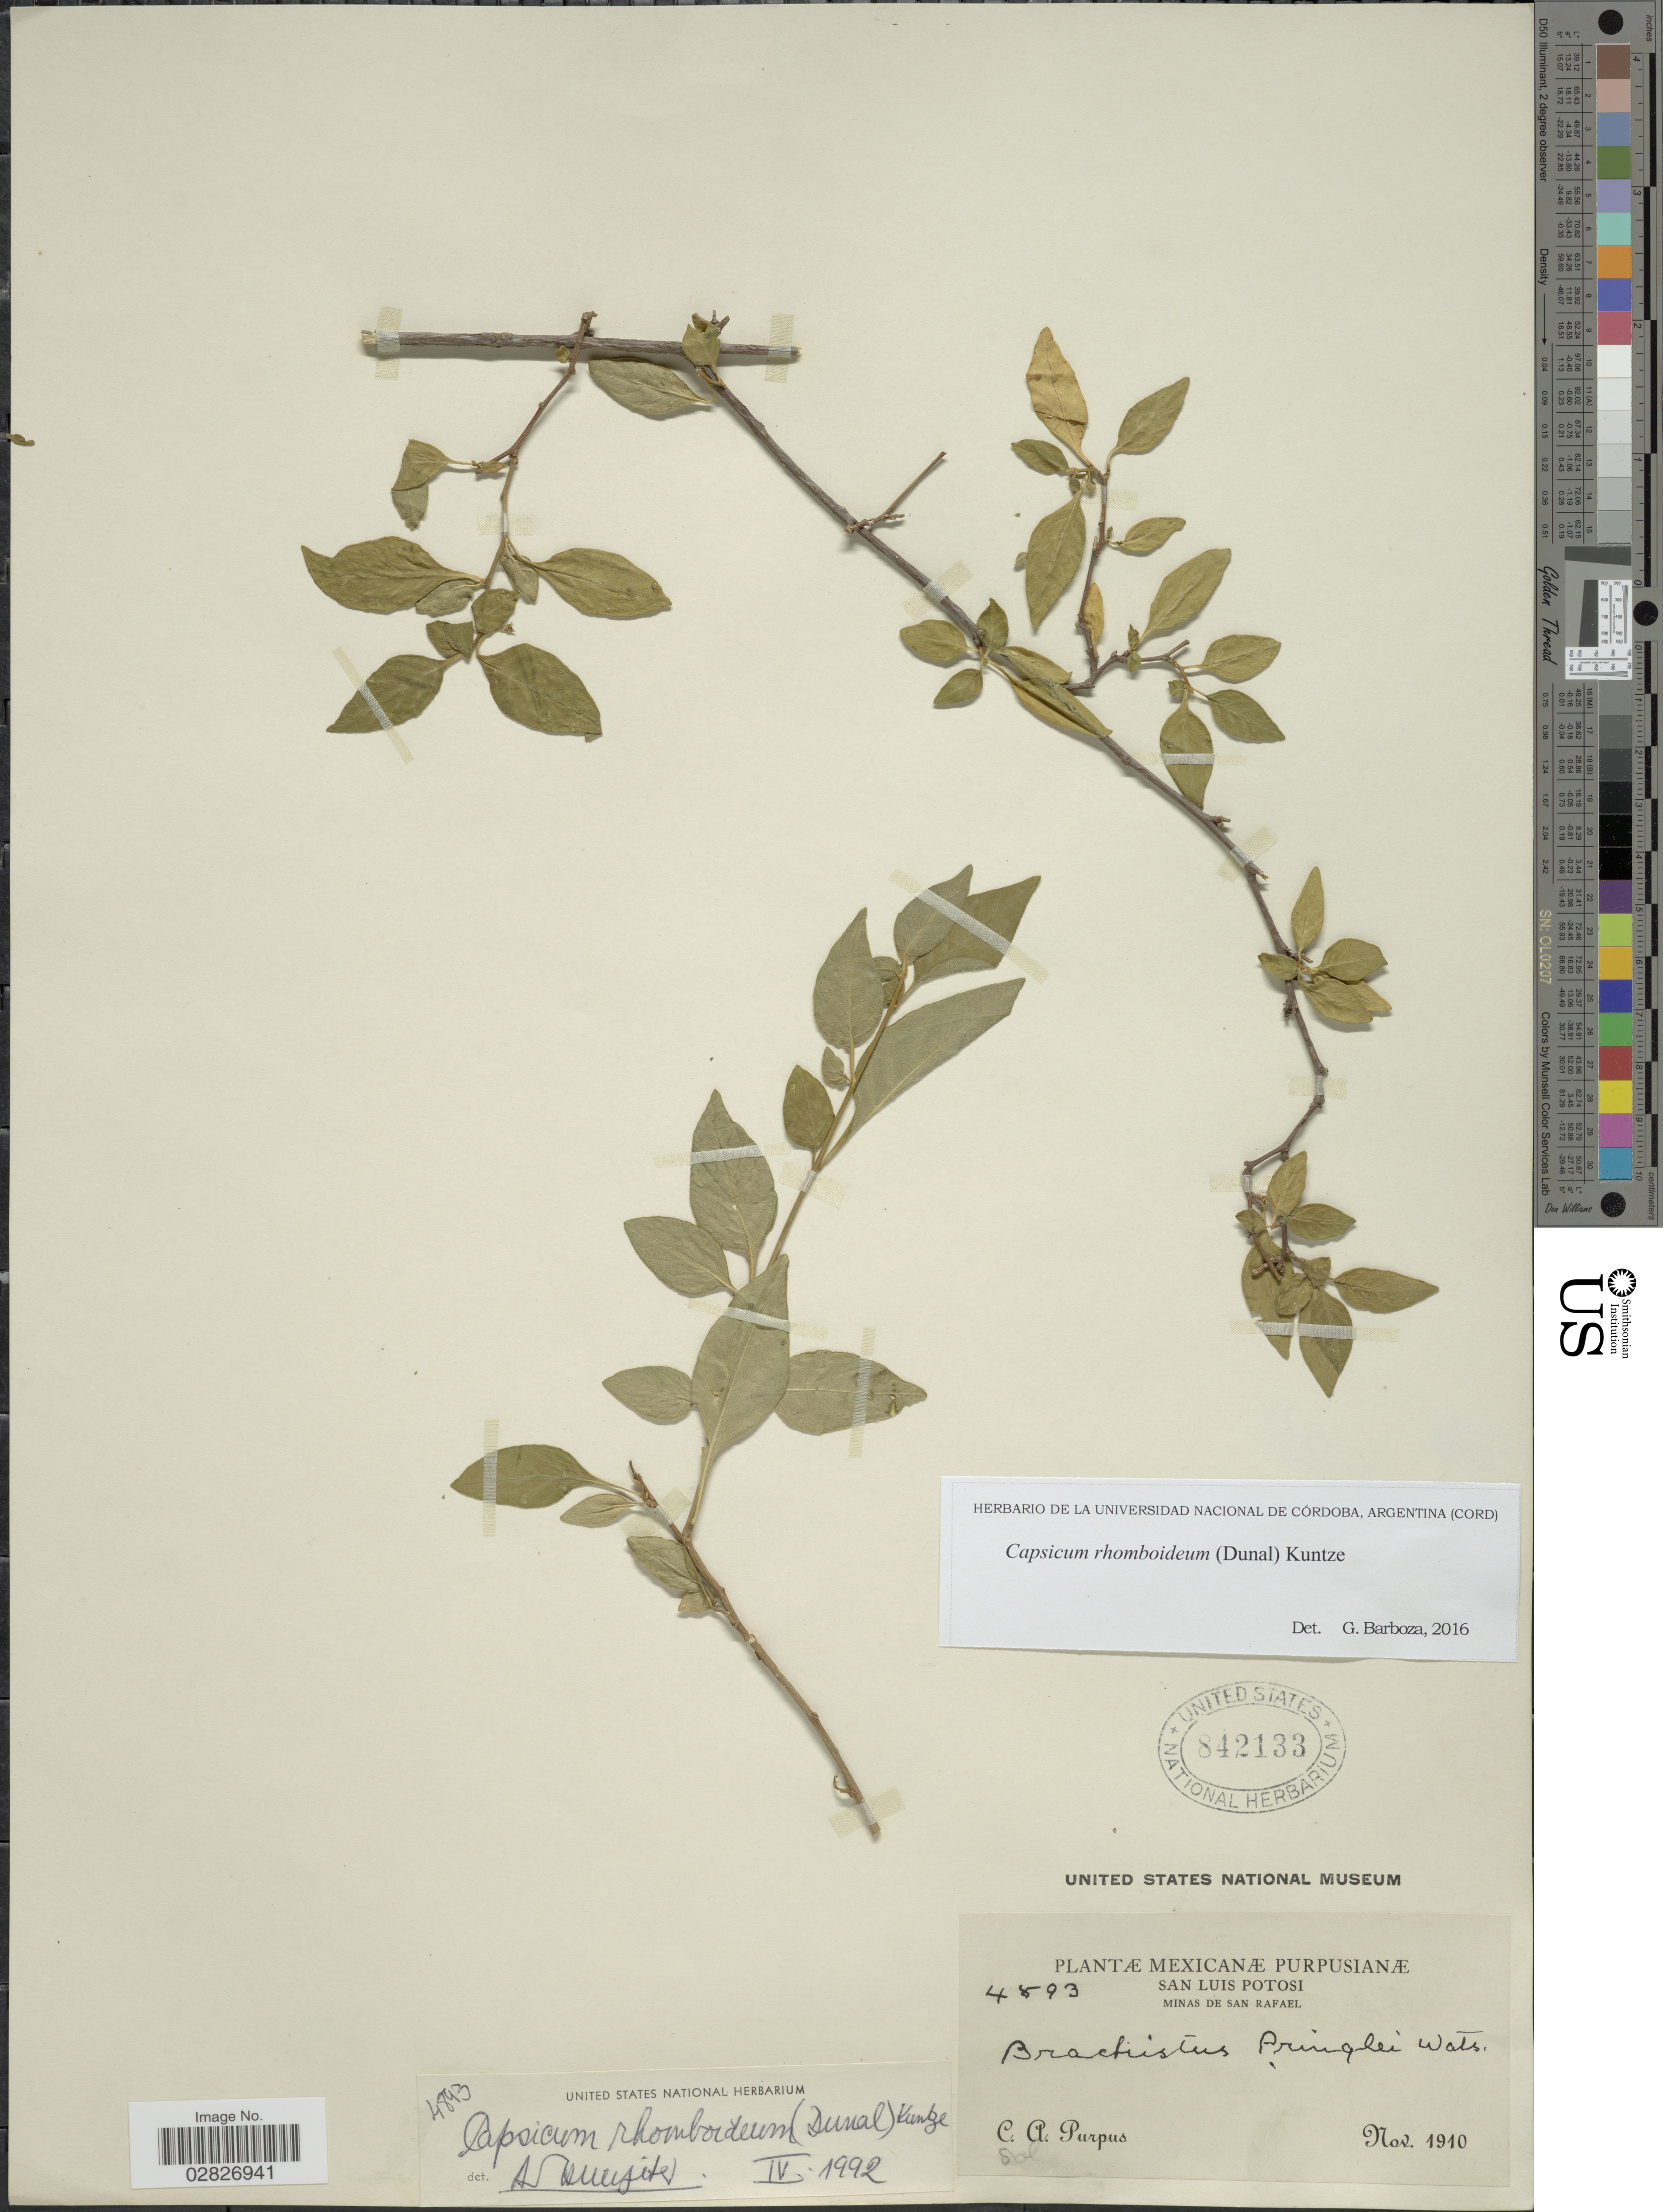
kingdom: Plantae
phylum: Tracheophyta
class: Magnoliopsida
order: Solanales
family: Solanaceae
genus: Capsicum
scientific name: Capsicum rhomboideum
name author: (Humb. & Bonpl. ex Dunal) Kuntze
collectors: C. A. Purpus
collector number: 4593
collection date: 1910-11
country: Mexico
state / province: San Luis Potosí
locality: Minas de San Rafael.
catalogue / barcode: US 842133